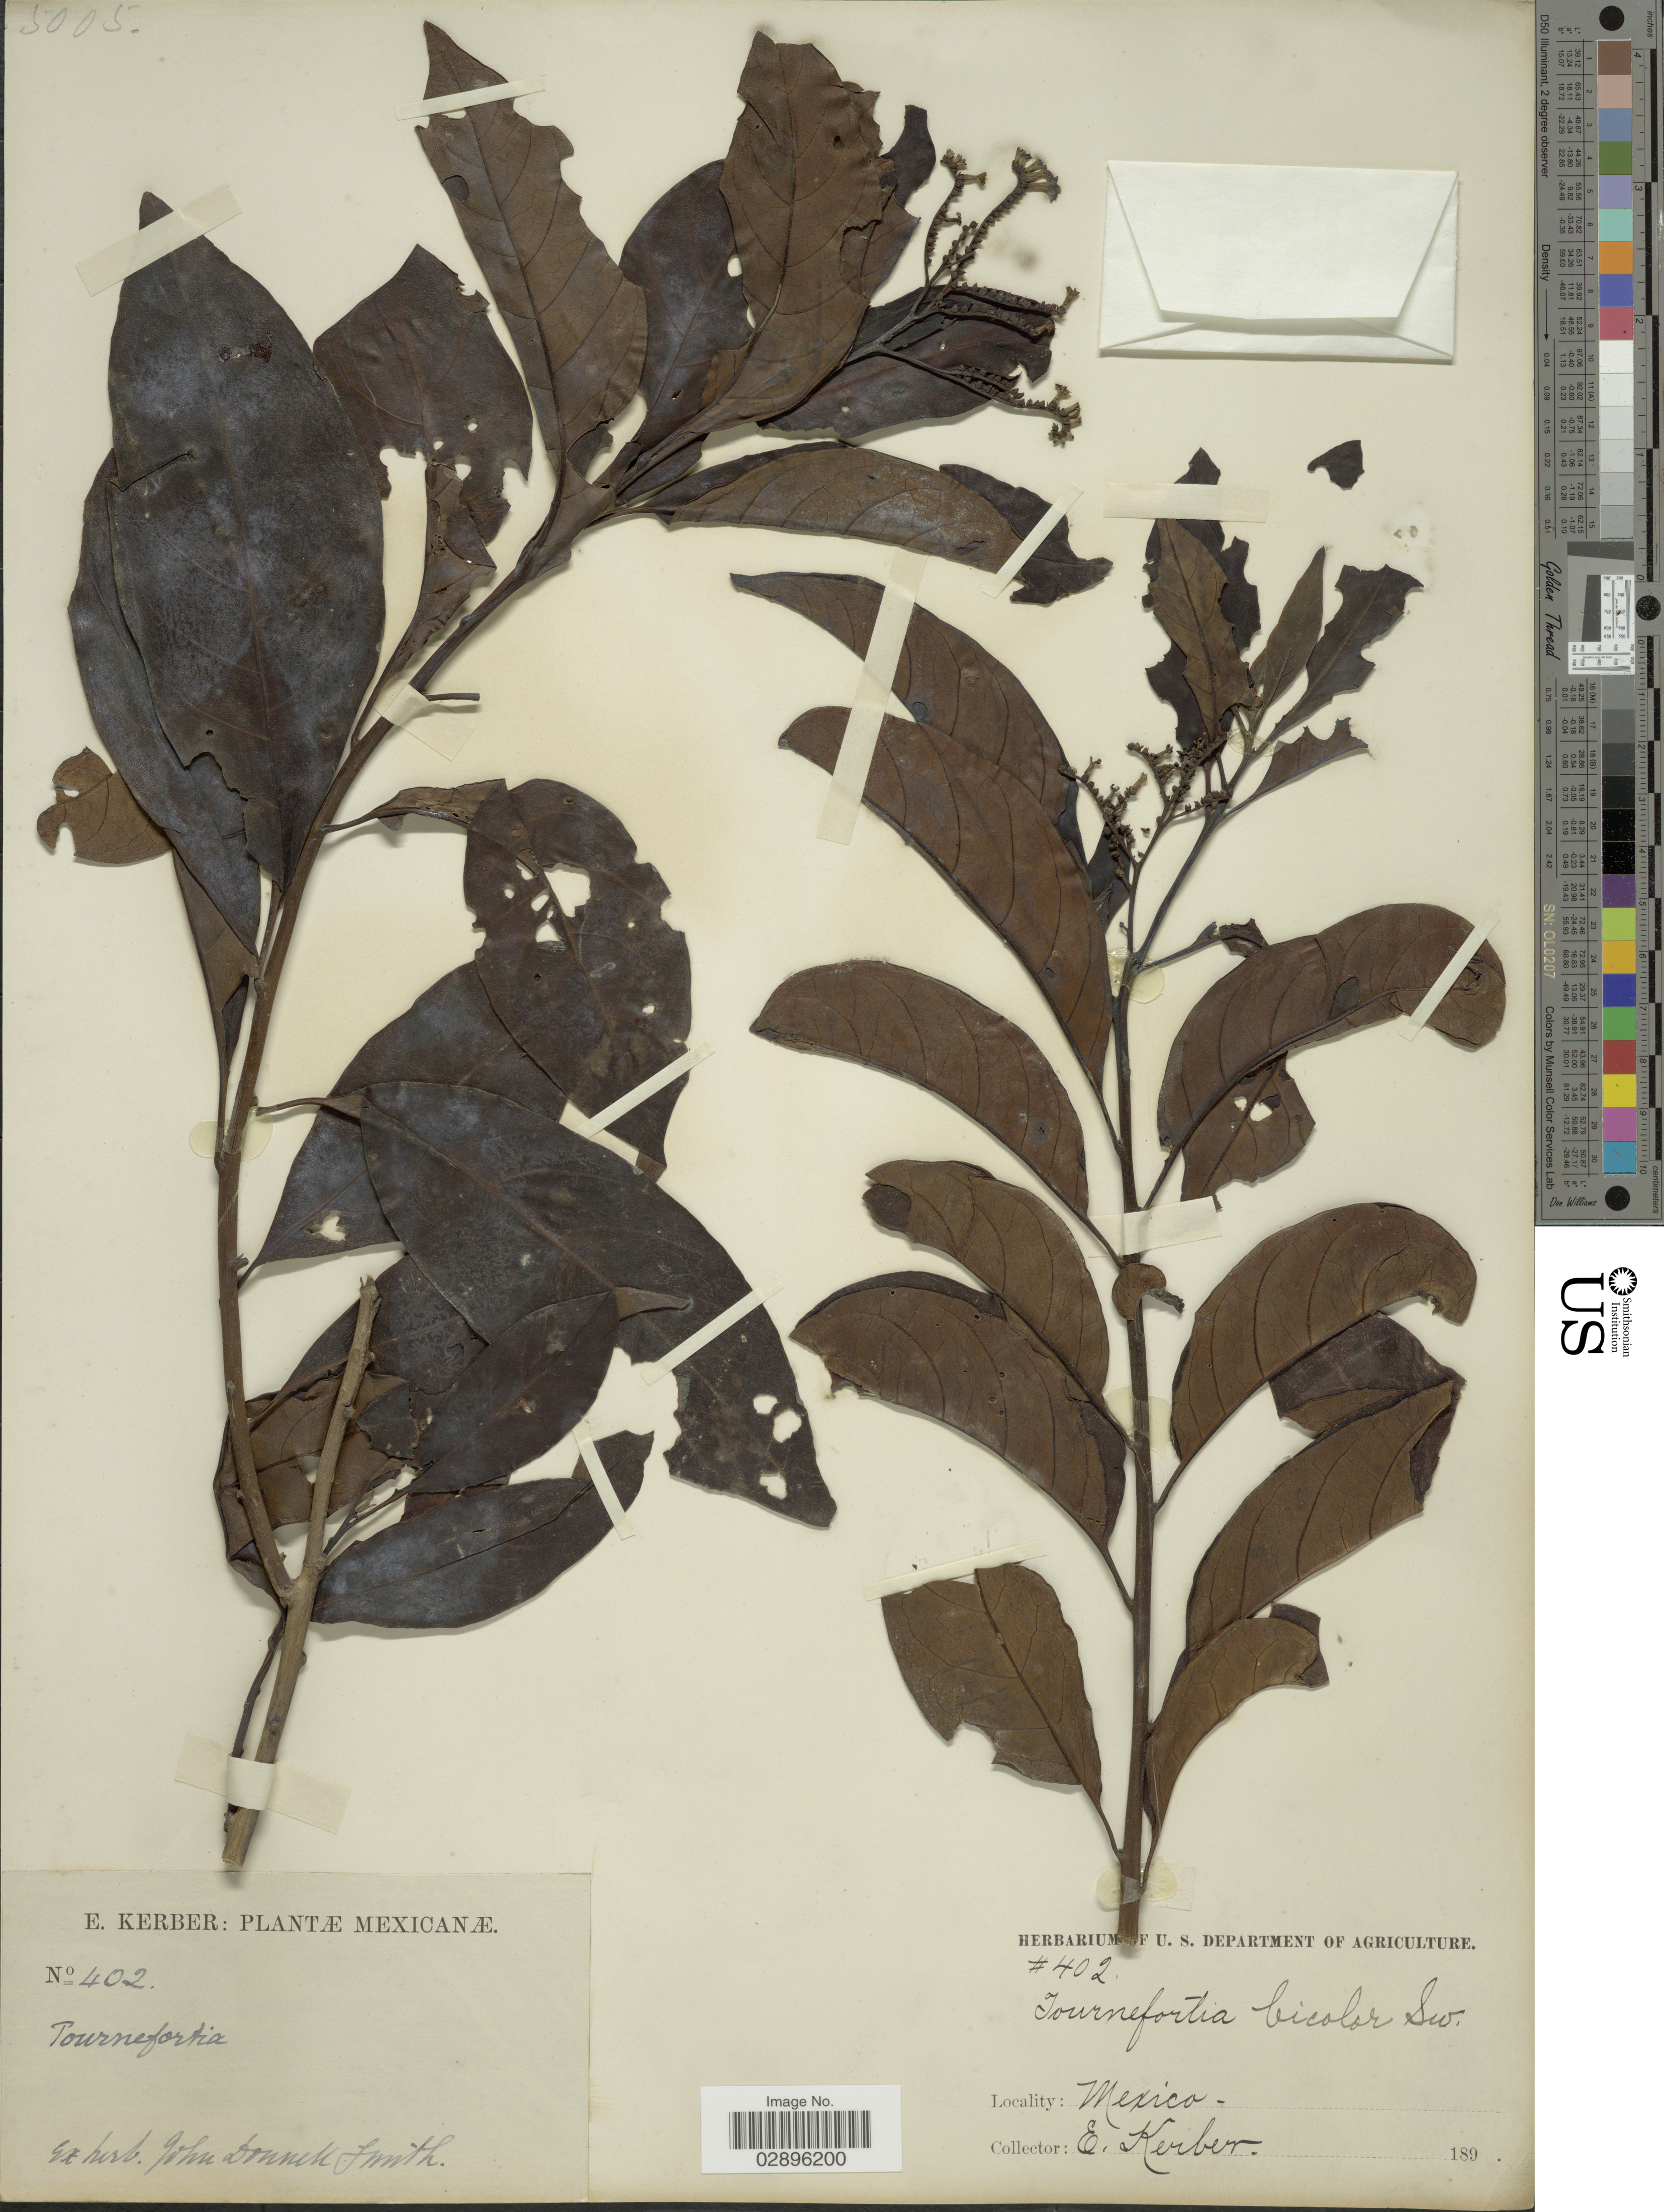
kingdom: Plantae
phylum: Tracheophyta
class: Magnoliopsida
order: Boraginales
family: Heliotropiaceae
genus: Tournefortia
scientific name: Tournefortia bicolor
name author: Sw.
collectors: E. Kerber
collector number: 402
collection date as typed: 189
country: Mexico